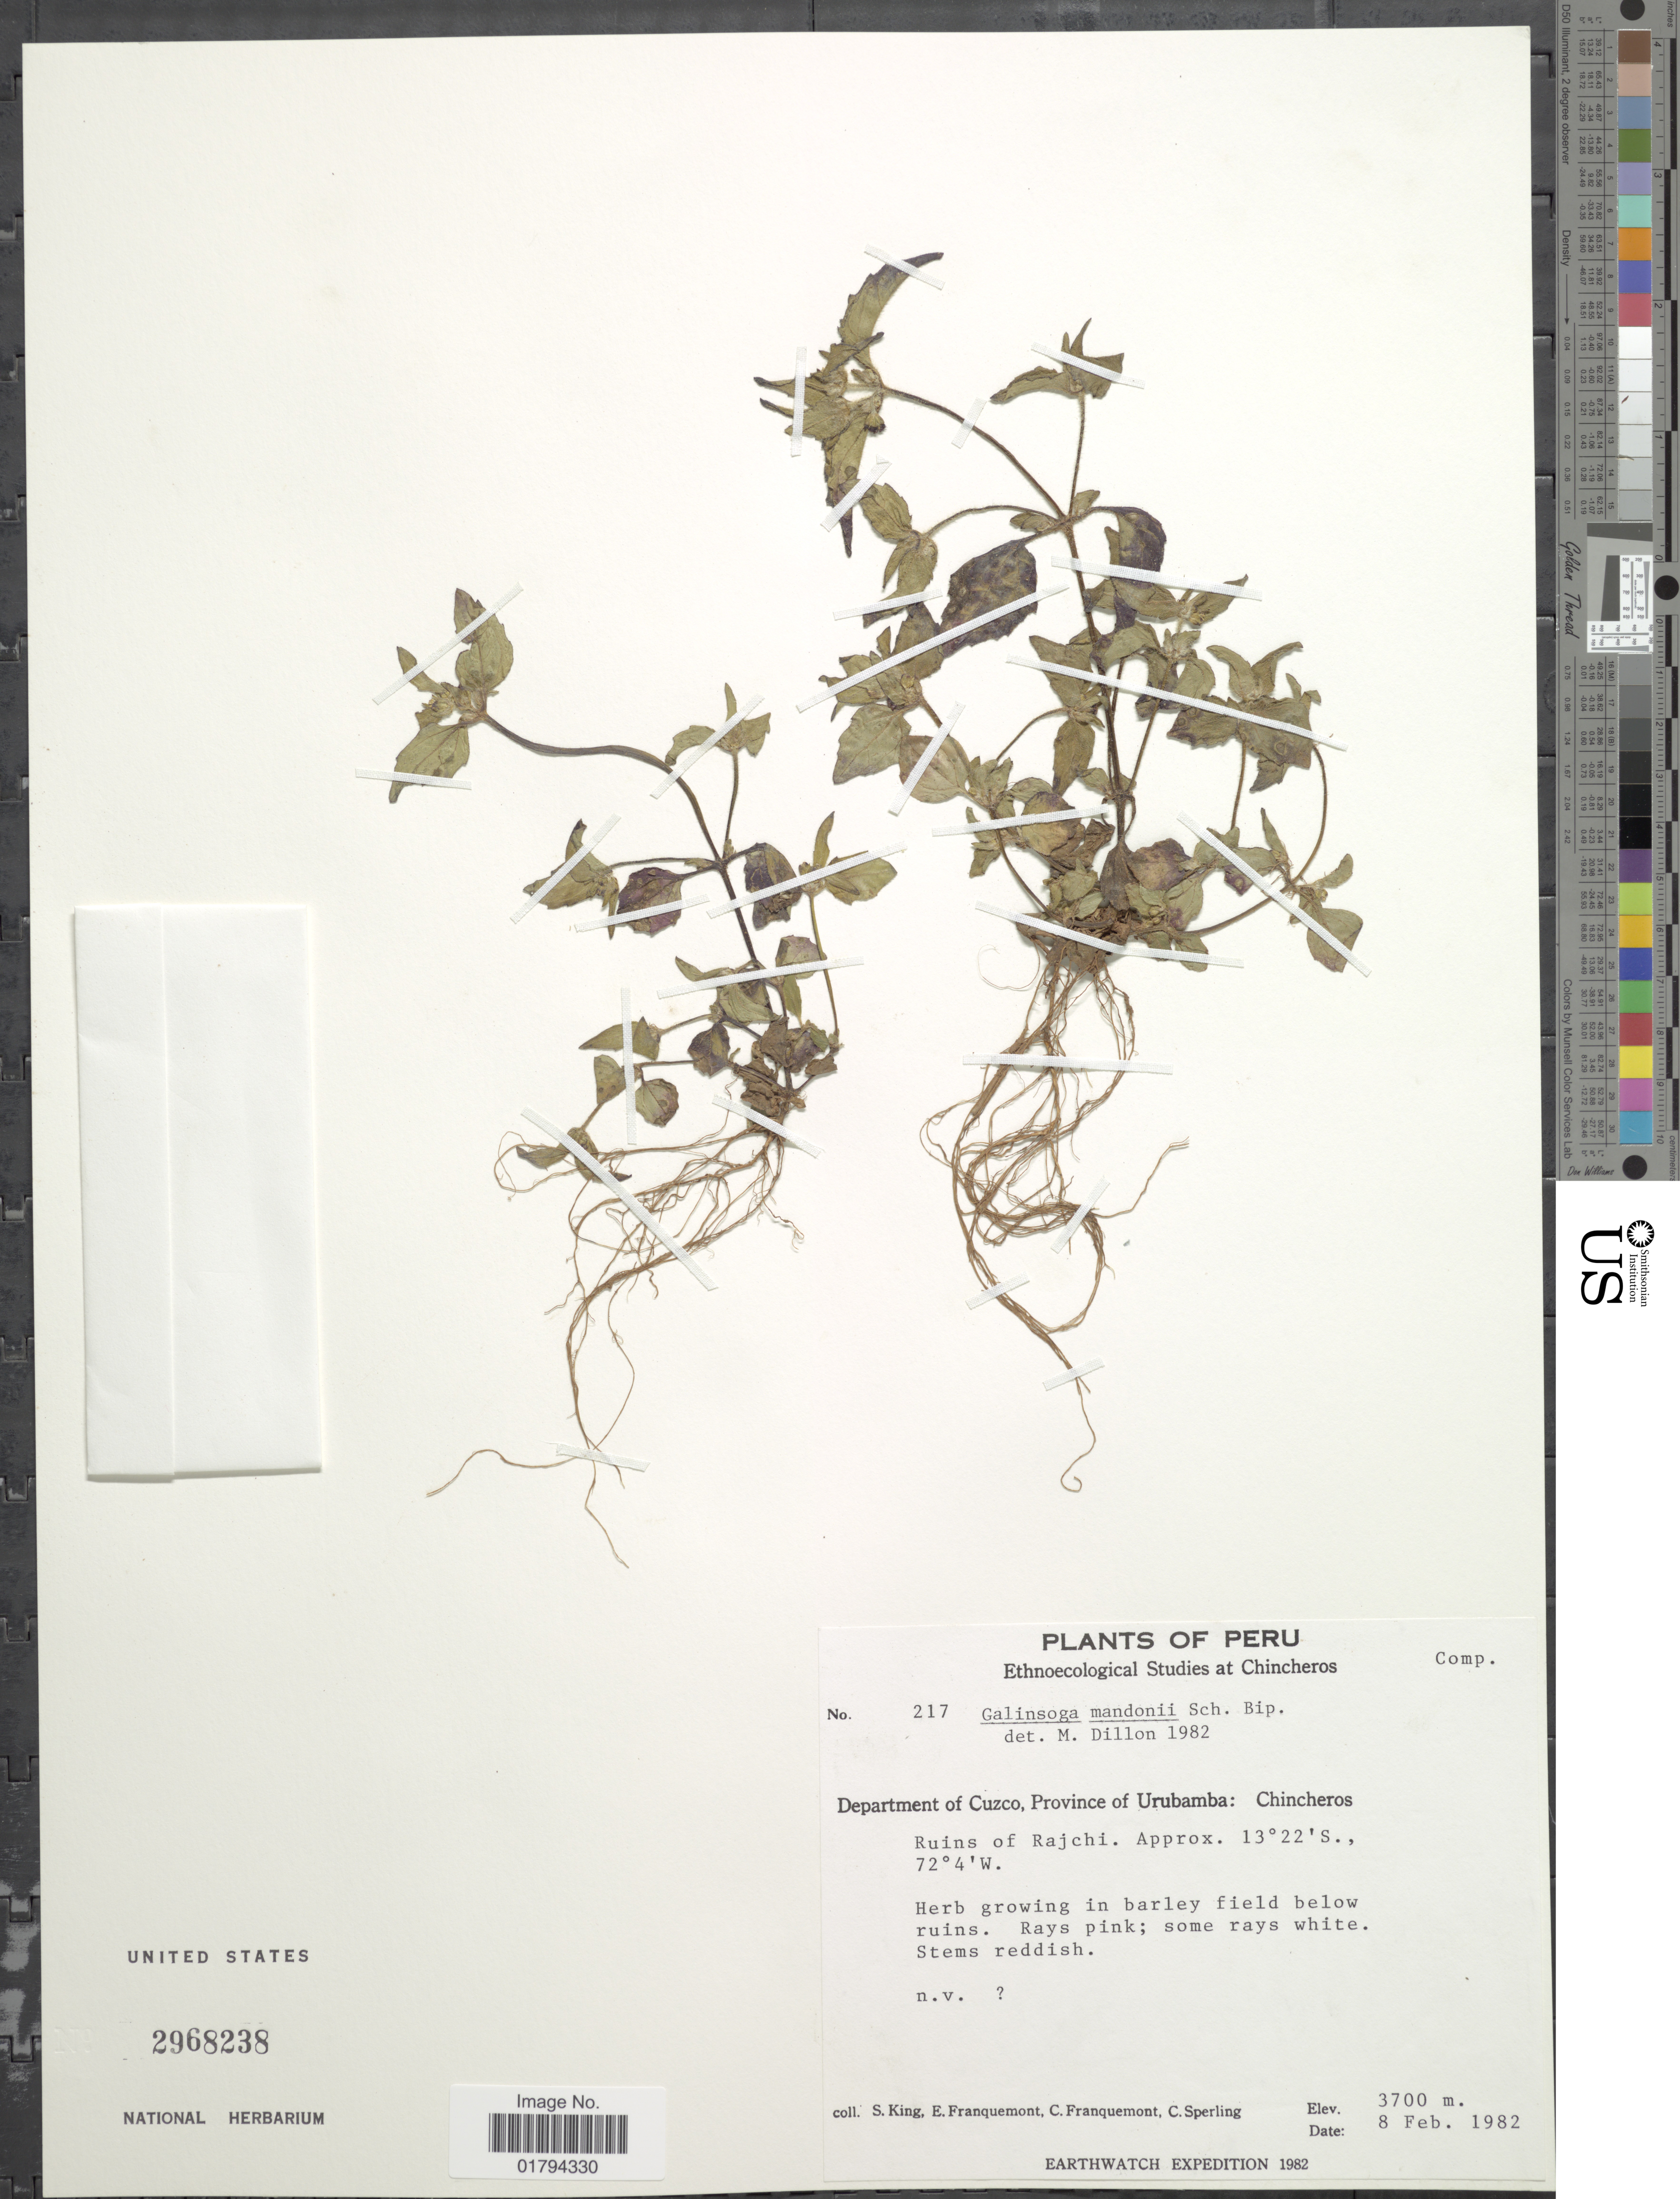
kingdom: Plantae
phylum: Tracheophyta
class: Magnoliopsida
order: Asterales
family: Asteraceae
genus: Galinsoga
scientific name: Galinsoga mandonii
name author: Sch. Bip.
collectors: S. King, E. Franquement, C. Franquement & C. Sperling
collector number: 217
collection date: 1982-02-08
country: Peru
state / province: Cusco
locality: Province of Urubamba: Chincheros, ruins of Rajchi, in barley field below ruins.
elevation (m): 3700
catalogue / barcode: US 2968238